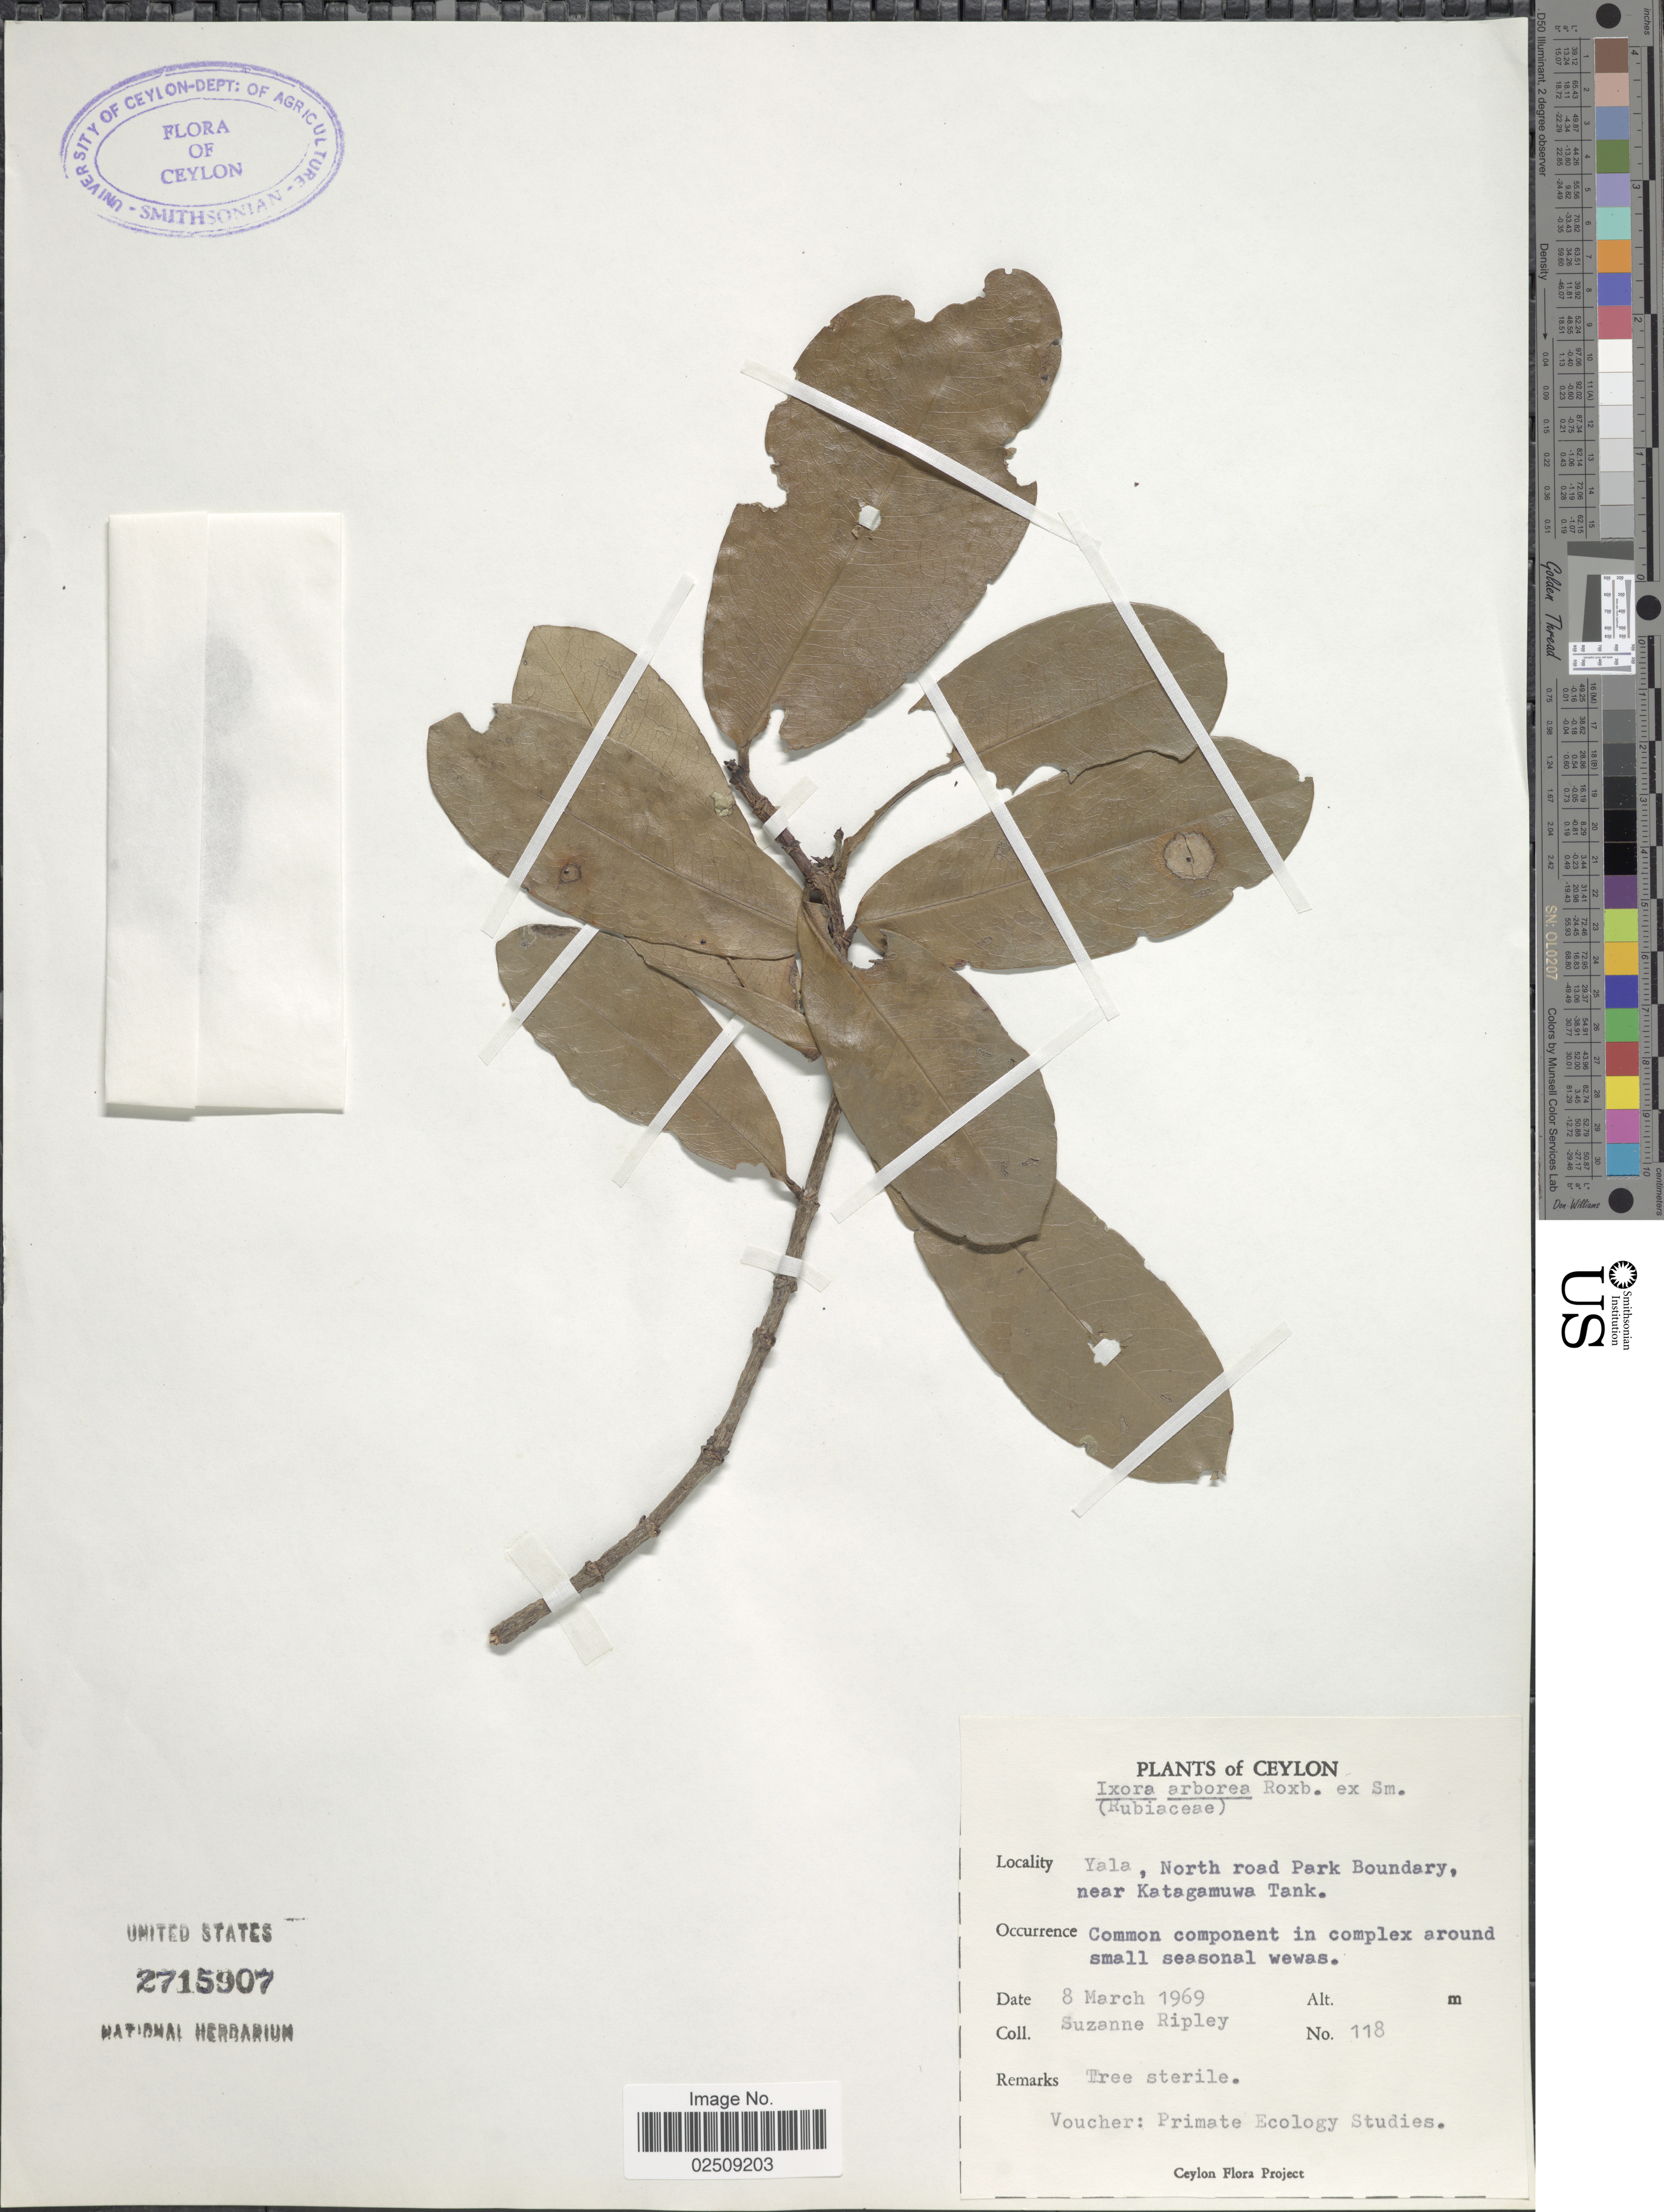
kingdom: Plantae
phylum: Tracheophyta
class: Magnoliopsida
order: Gentianales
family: Rubiaceae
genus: Ixora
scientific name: Ixora pavetta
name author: Andrews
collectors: S. Ripley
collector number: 118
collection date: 1969-03-08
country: Sri Lanka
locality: Ceylon. Yala, North road Park Boundary, near Katagamuwa Tank.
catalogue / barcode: US 2715907